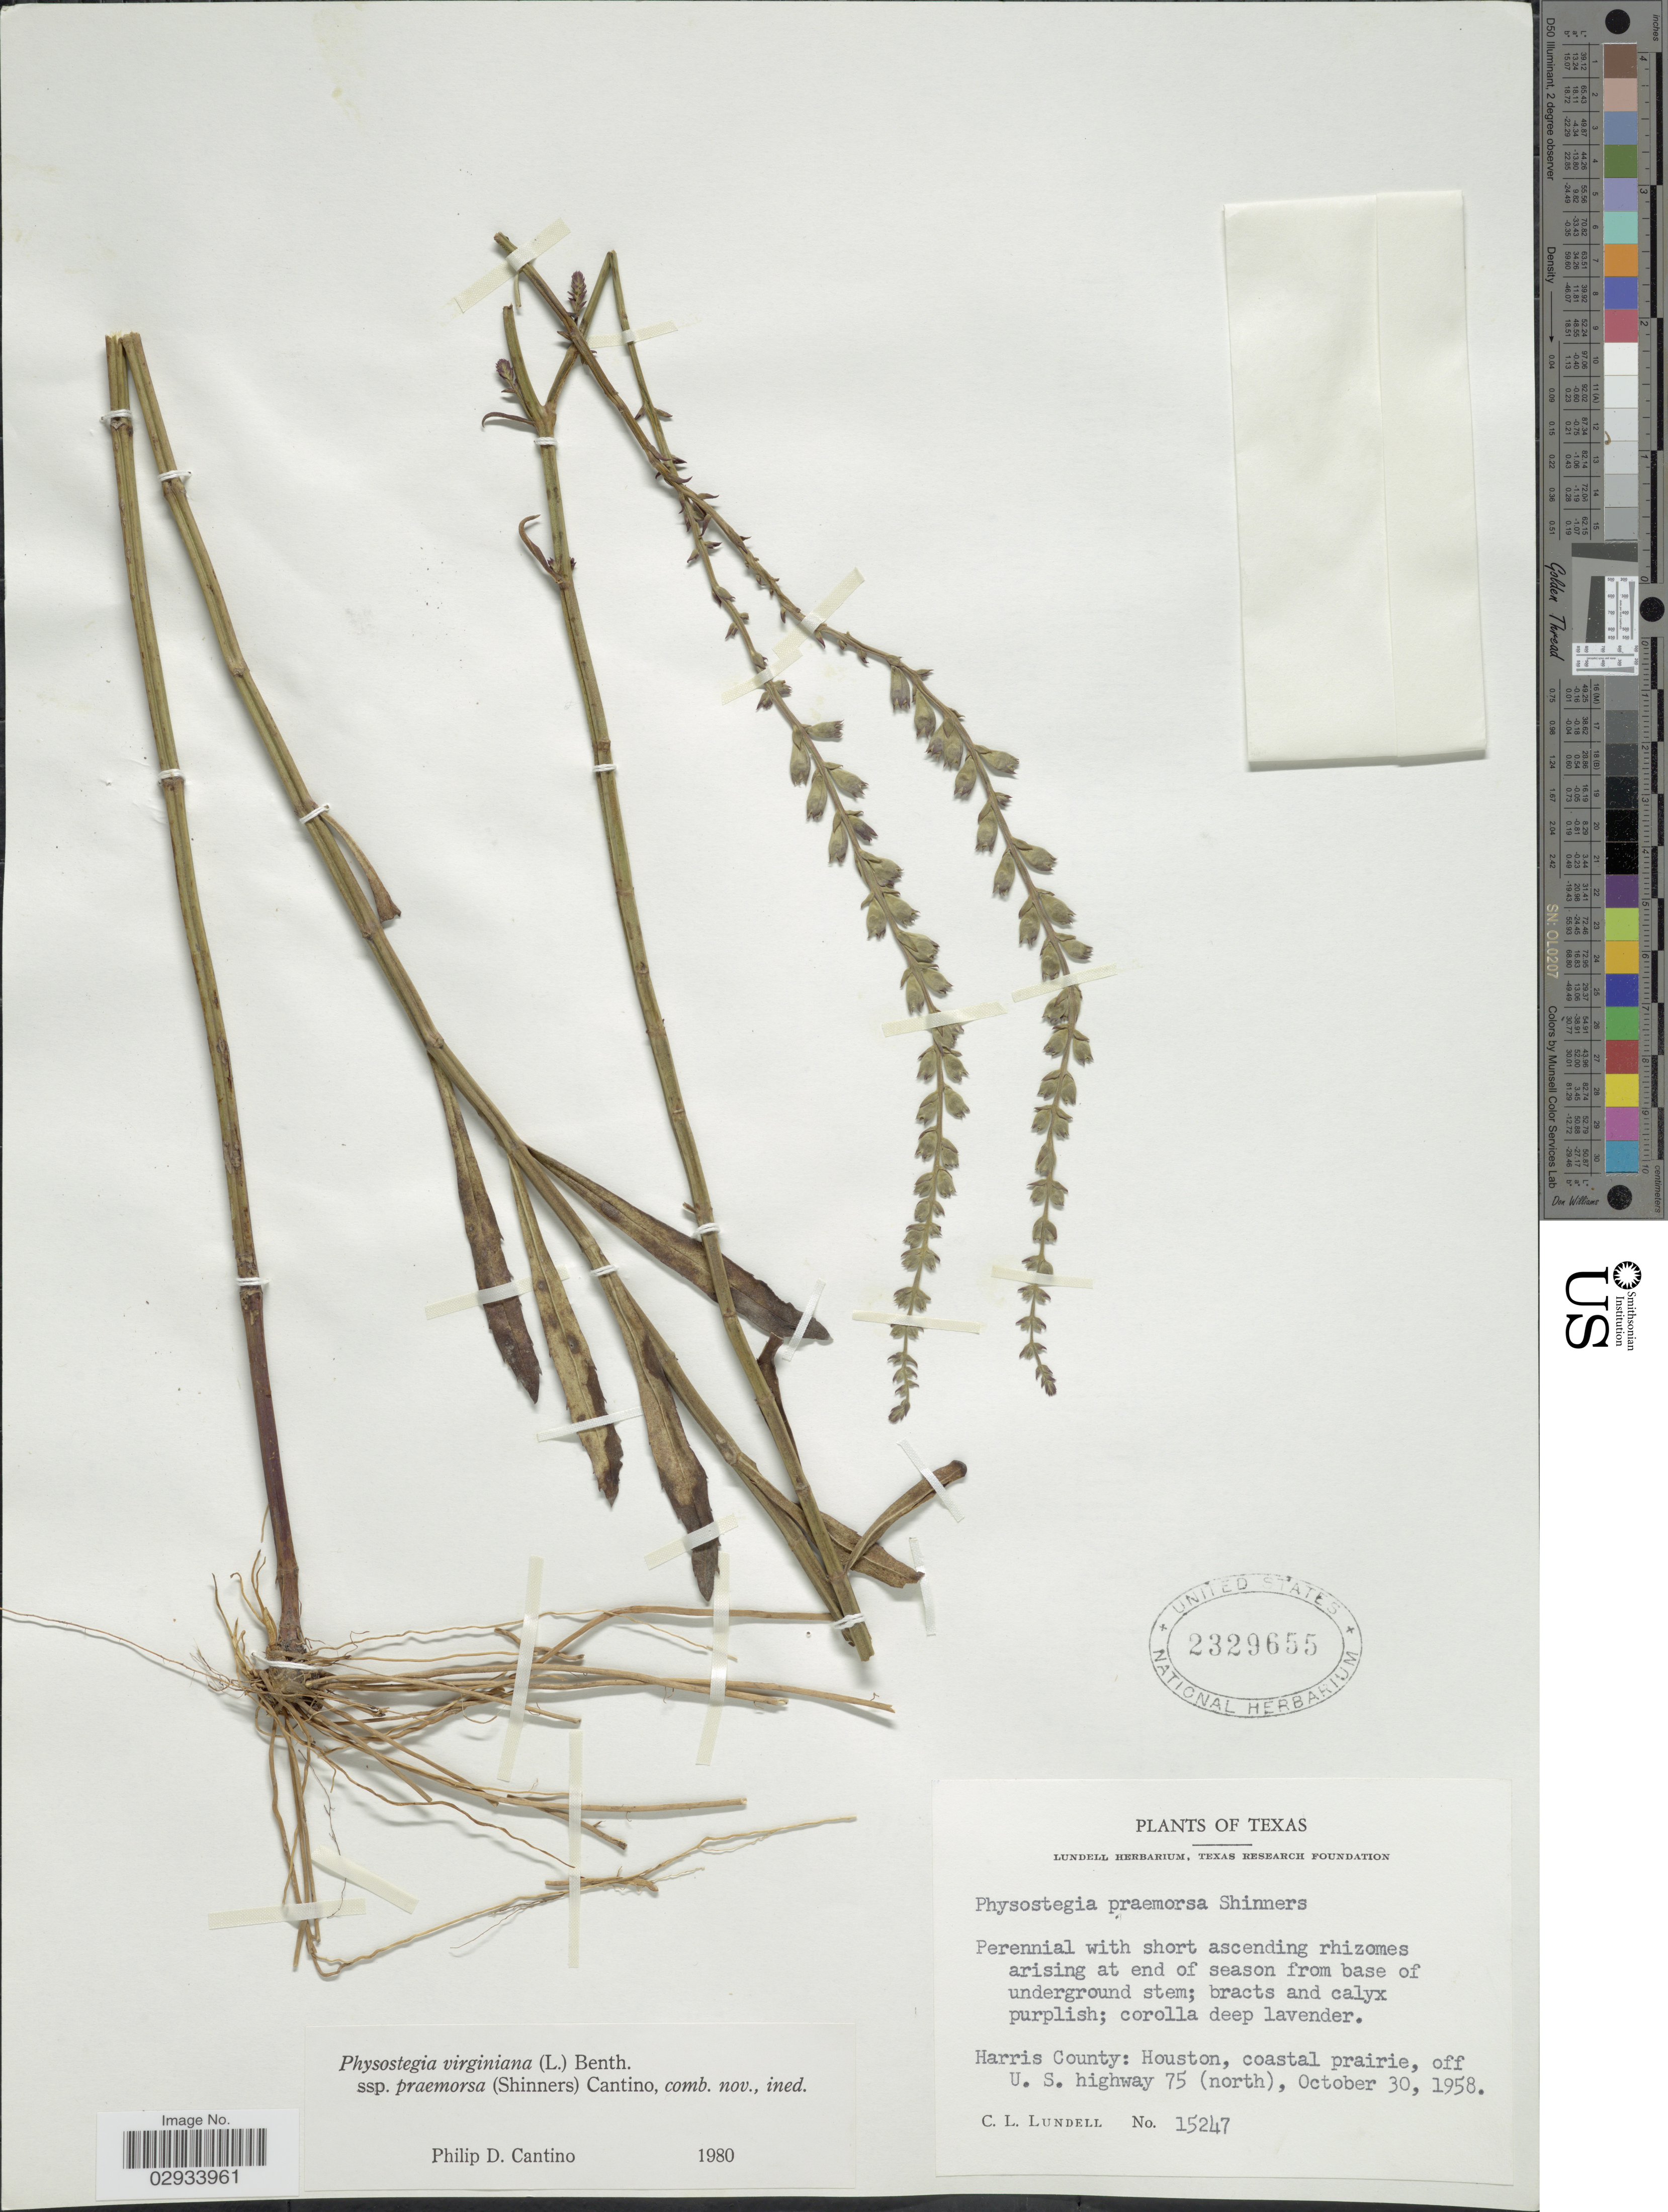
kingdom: Plantae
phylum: Tracheophyta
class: Magnoliopsida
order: Lamiales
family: Lamiaceae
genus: Physostegia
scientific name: Physostegia virginiana subsp. praemorsa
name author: (Shinners) P.D. Cantino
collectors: C. L. Lundell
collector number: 15247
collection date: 1958-10-30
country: United States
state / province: Texas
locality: Harris County: Houston, coastal prairie, off U. S. highway 75 (north).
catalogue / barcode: US 2329655